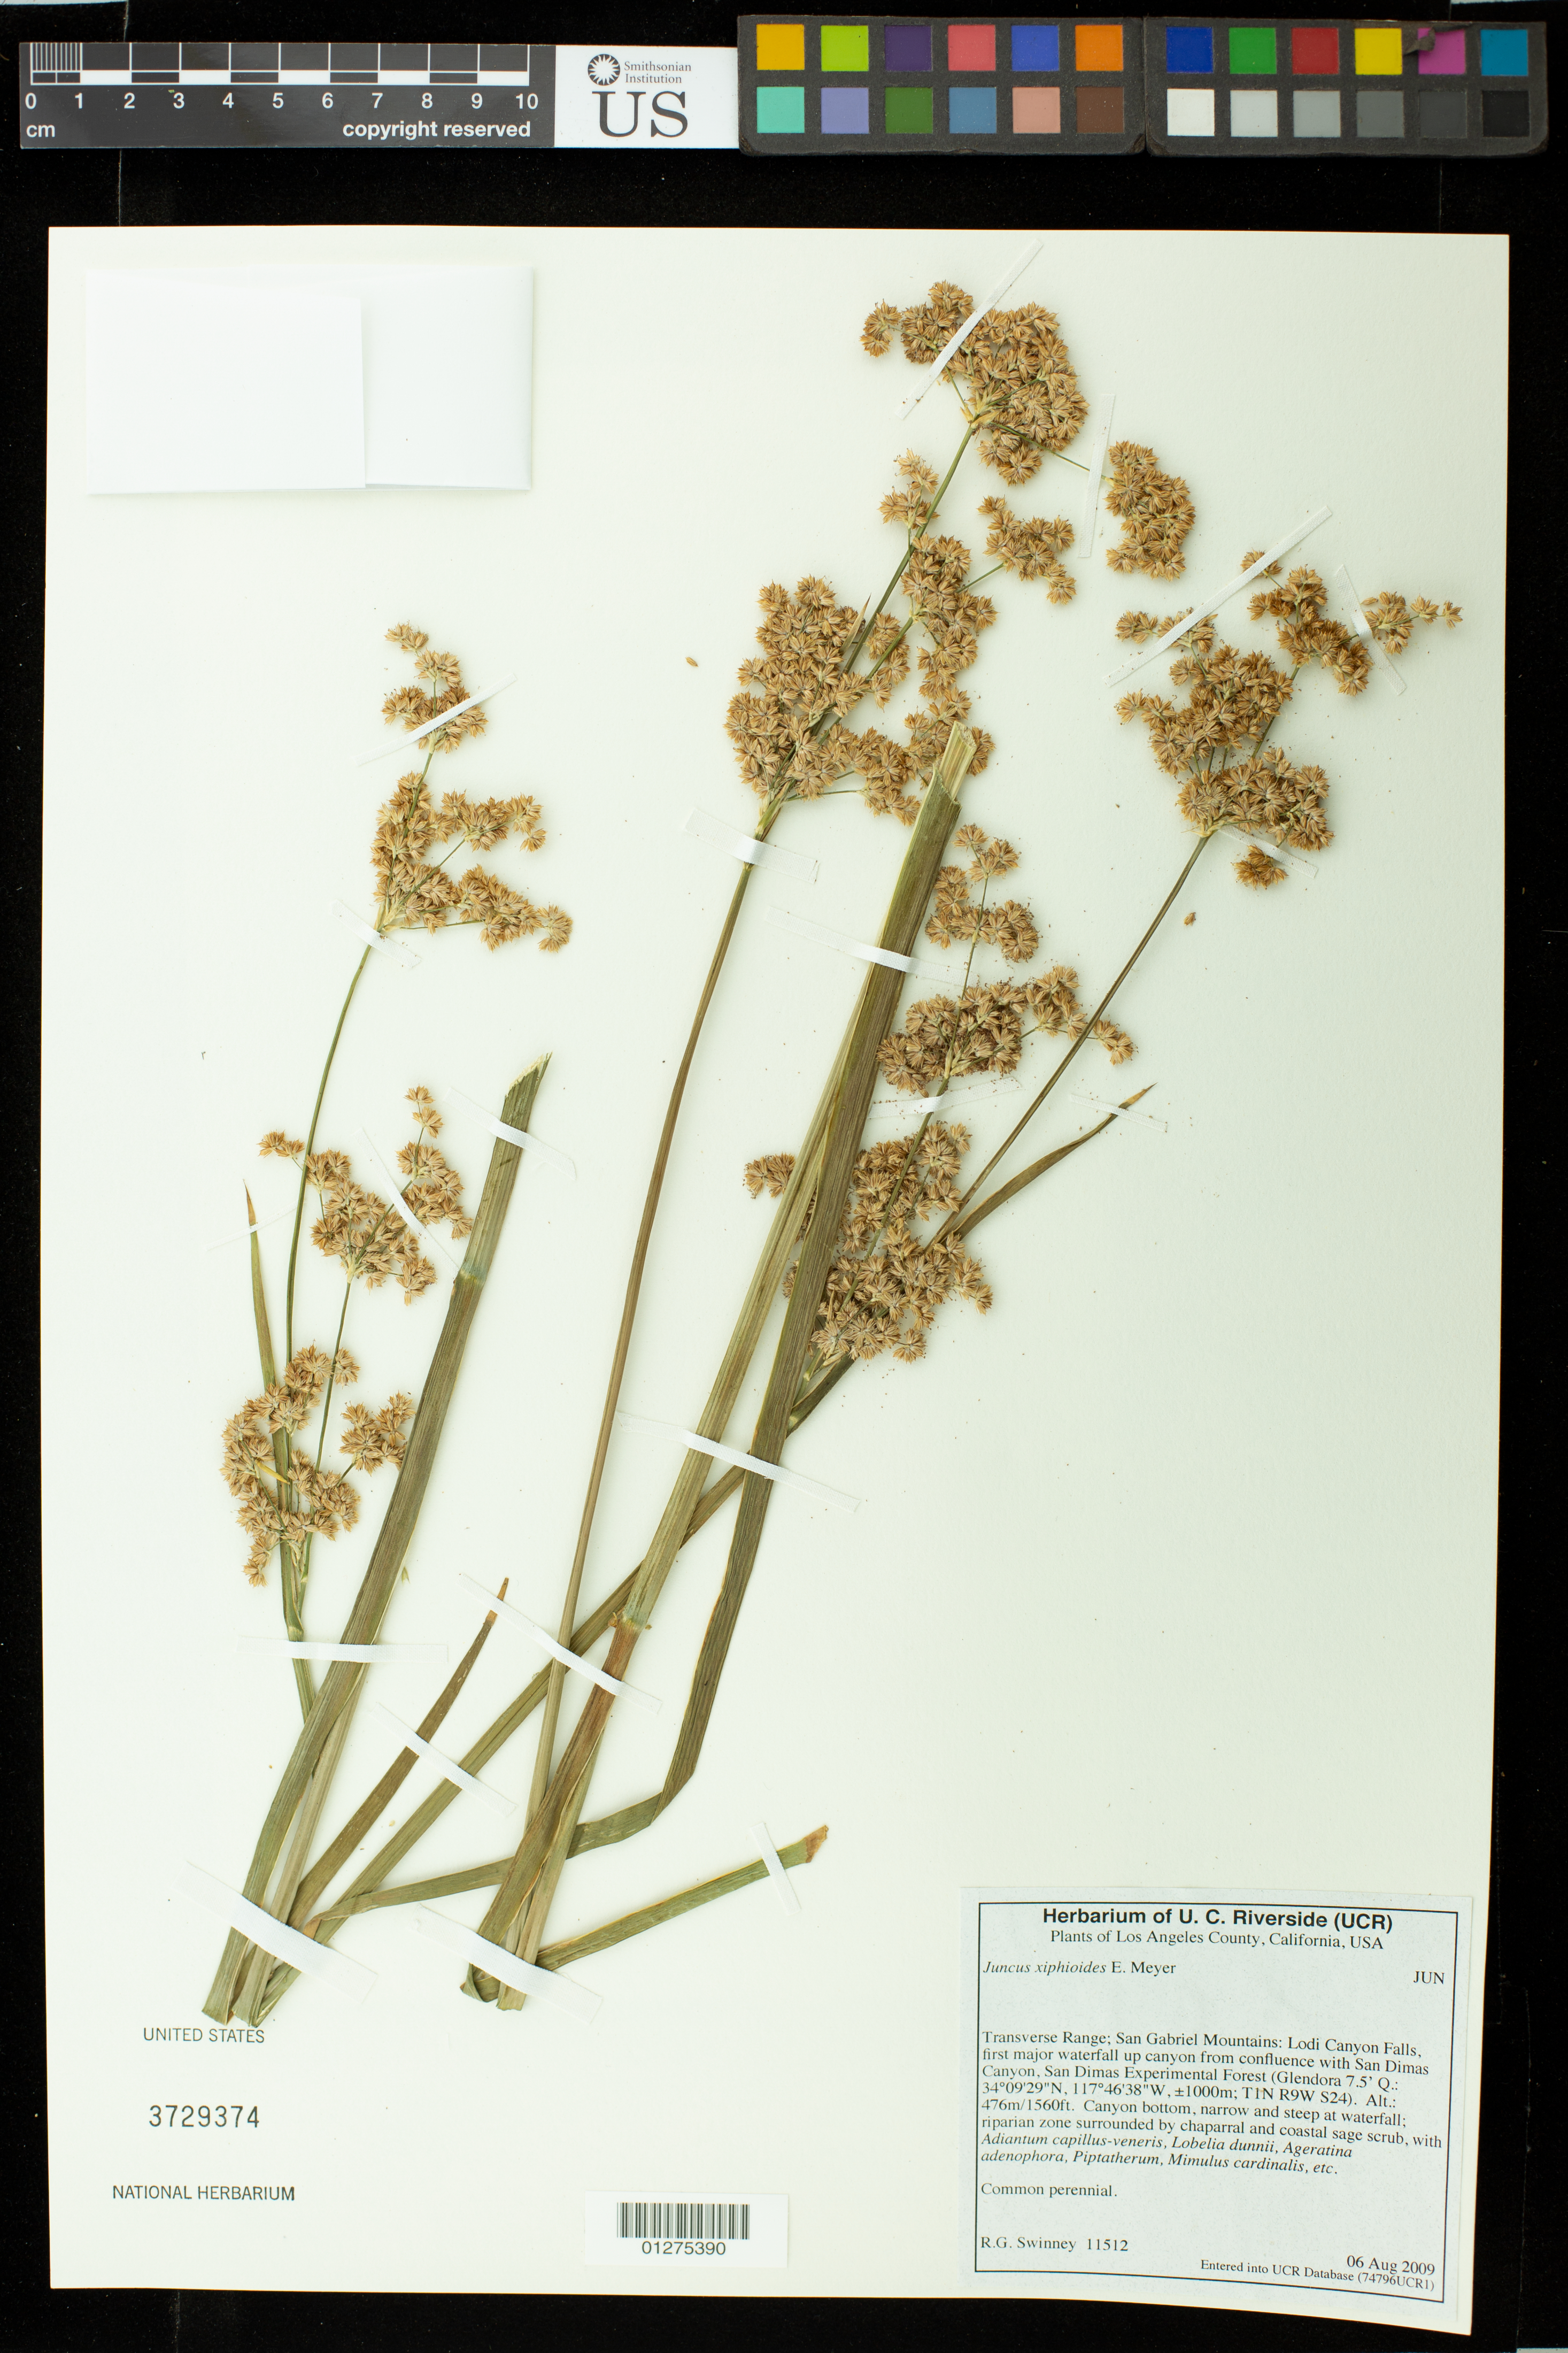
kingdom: Plantae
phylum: Tracheophyta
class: Liliopsida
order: Poales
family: Juncaceae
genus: Juncus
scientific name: Juncus xiphioides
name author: E. Mey.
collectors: R. Swinney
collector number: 11512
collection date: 2009-08-06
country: United States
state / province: California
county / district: Los Angeles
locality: Transerse Range; San Gabriel Mountains: Lodi Canyon Falls, first major waterfall up canyon from confluecnce with San Dimas first major waterfall up canyon from confluence with SA Diams Canyon, San Dimas Ecoerimental Forest (Glendora 7.5)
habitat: Canyon bottom, narrow and steep at waterfall; riparian zone surronded by chaparra; and coastal sage scrub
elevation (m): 476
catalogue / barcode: US 3729374